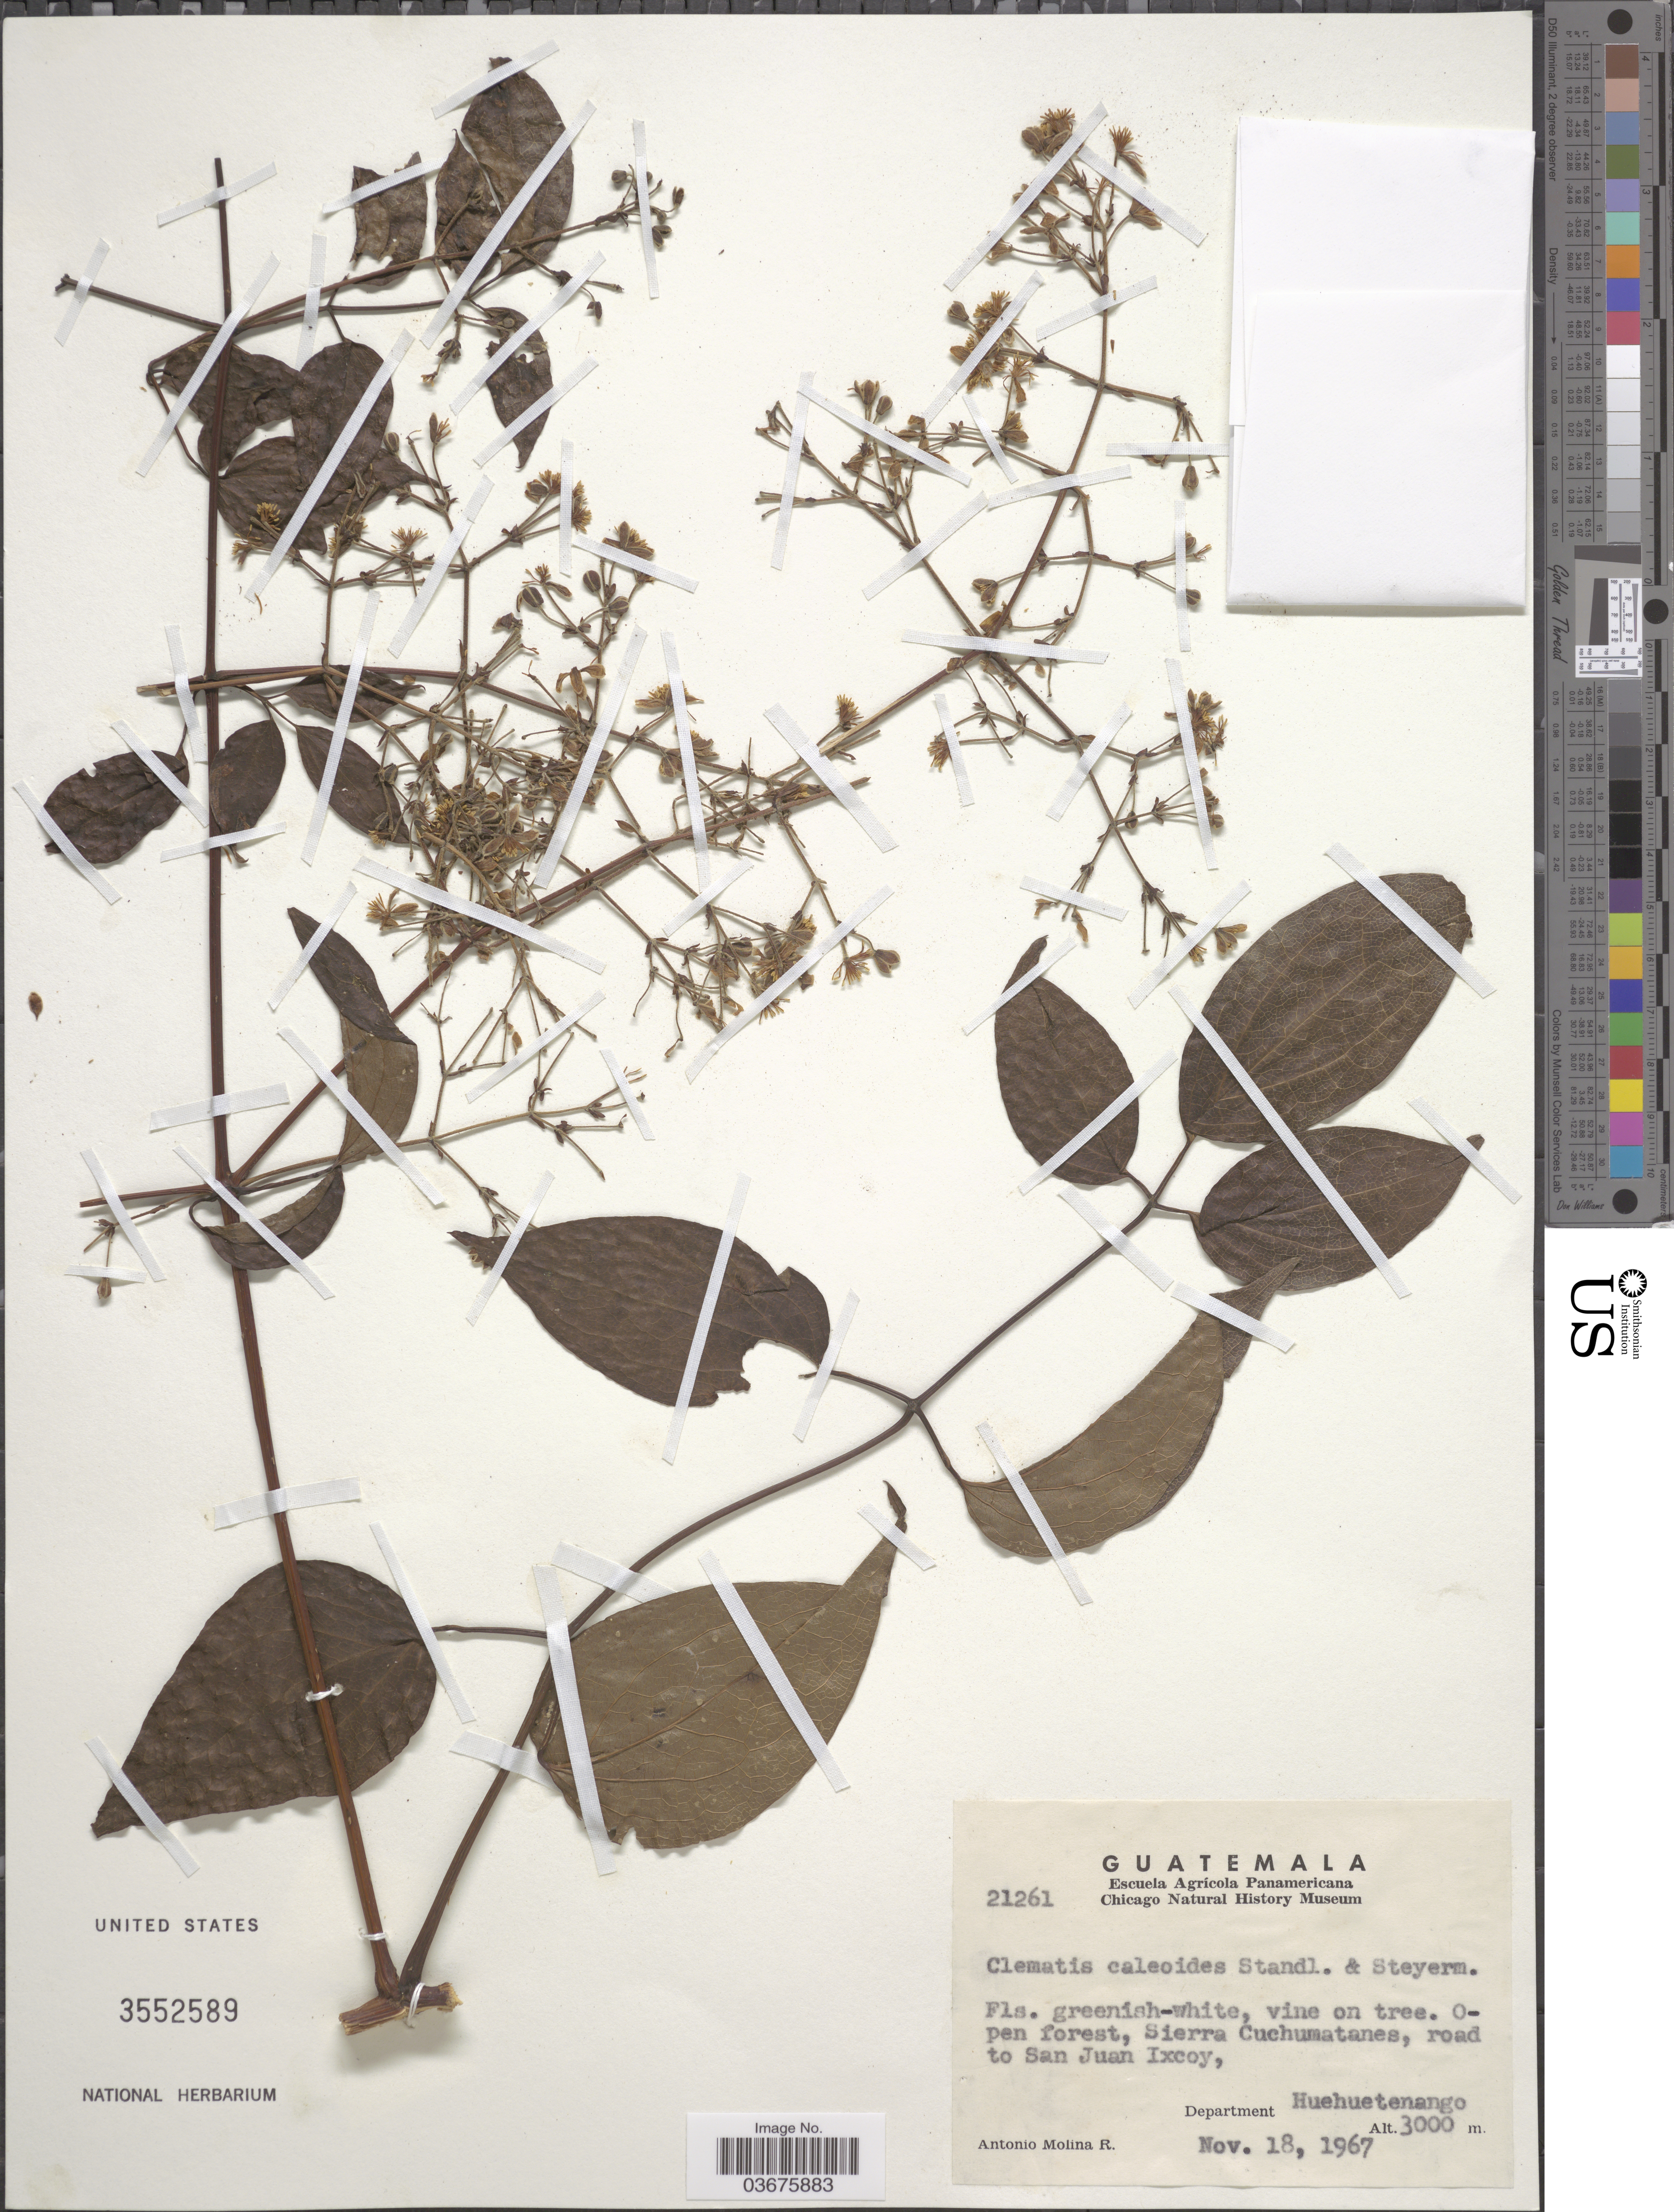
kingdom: Plantae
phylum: Tracheophyta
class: Magnoliopsida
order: Ranunculales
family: Ranunculaceae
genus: Clematis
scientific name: Clematis caleoides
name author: Standl. & Steyerm.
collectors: A. Molina R.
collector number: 21261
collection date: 1967-11-18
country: Guatemala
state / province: Huehuetenango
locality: Sierra Cuchumatanes, road to San Juan Ixcoy, Department Huehuetenango.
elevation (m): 3000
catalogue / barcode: US 3552589